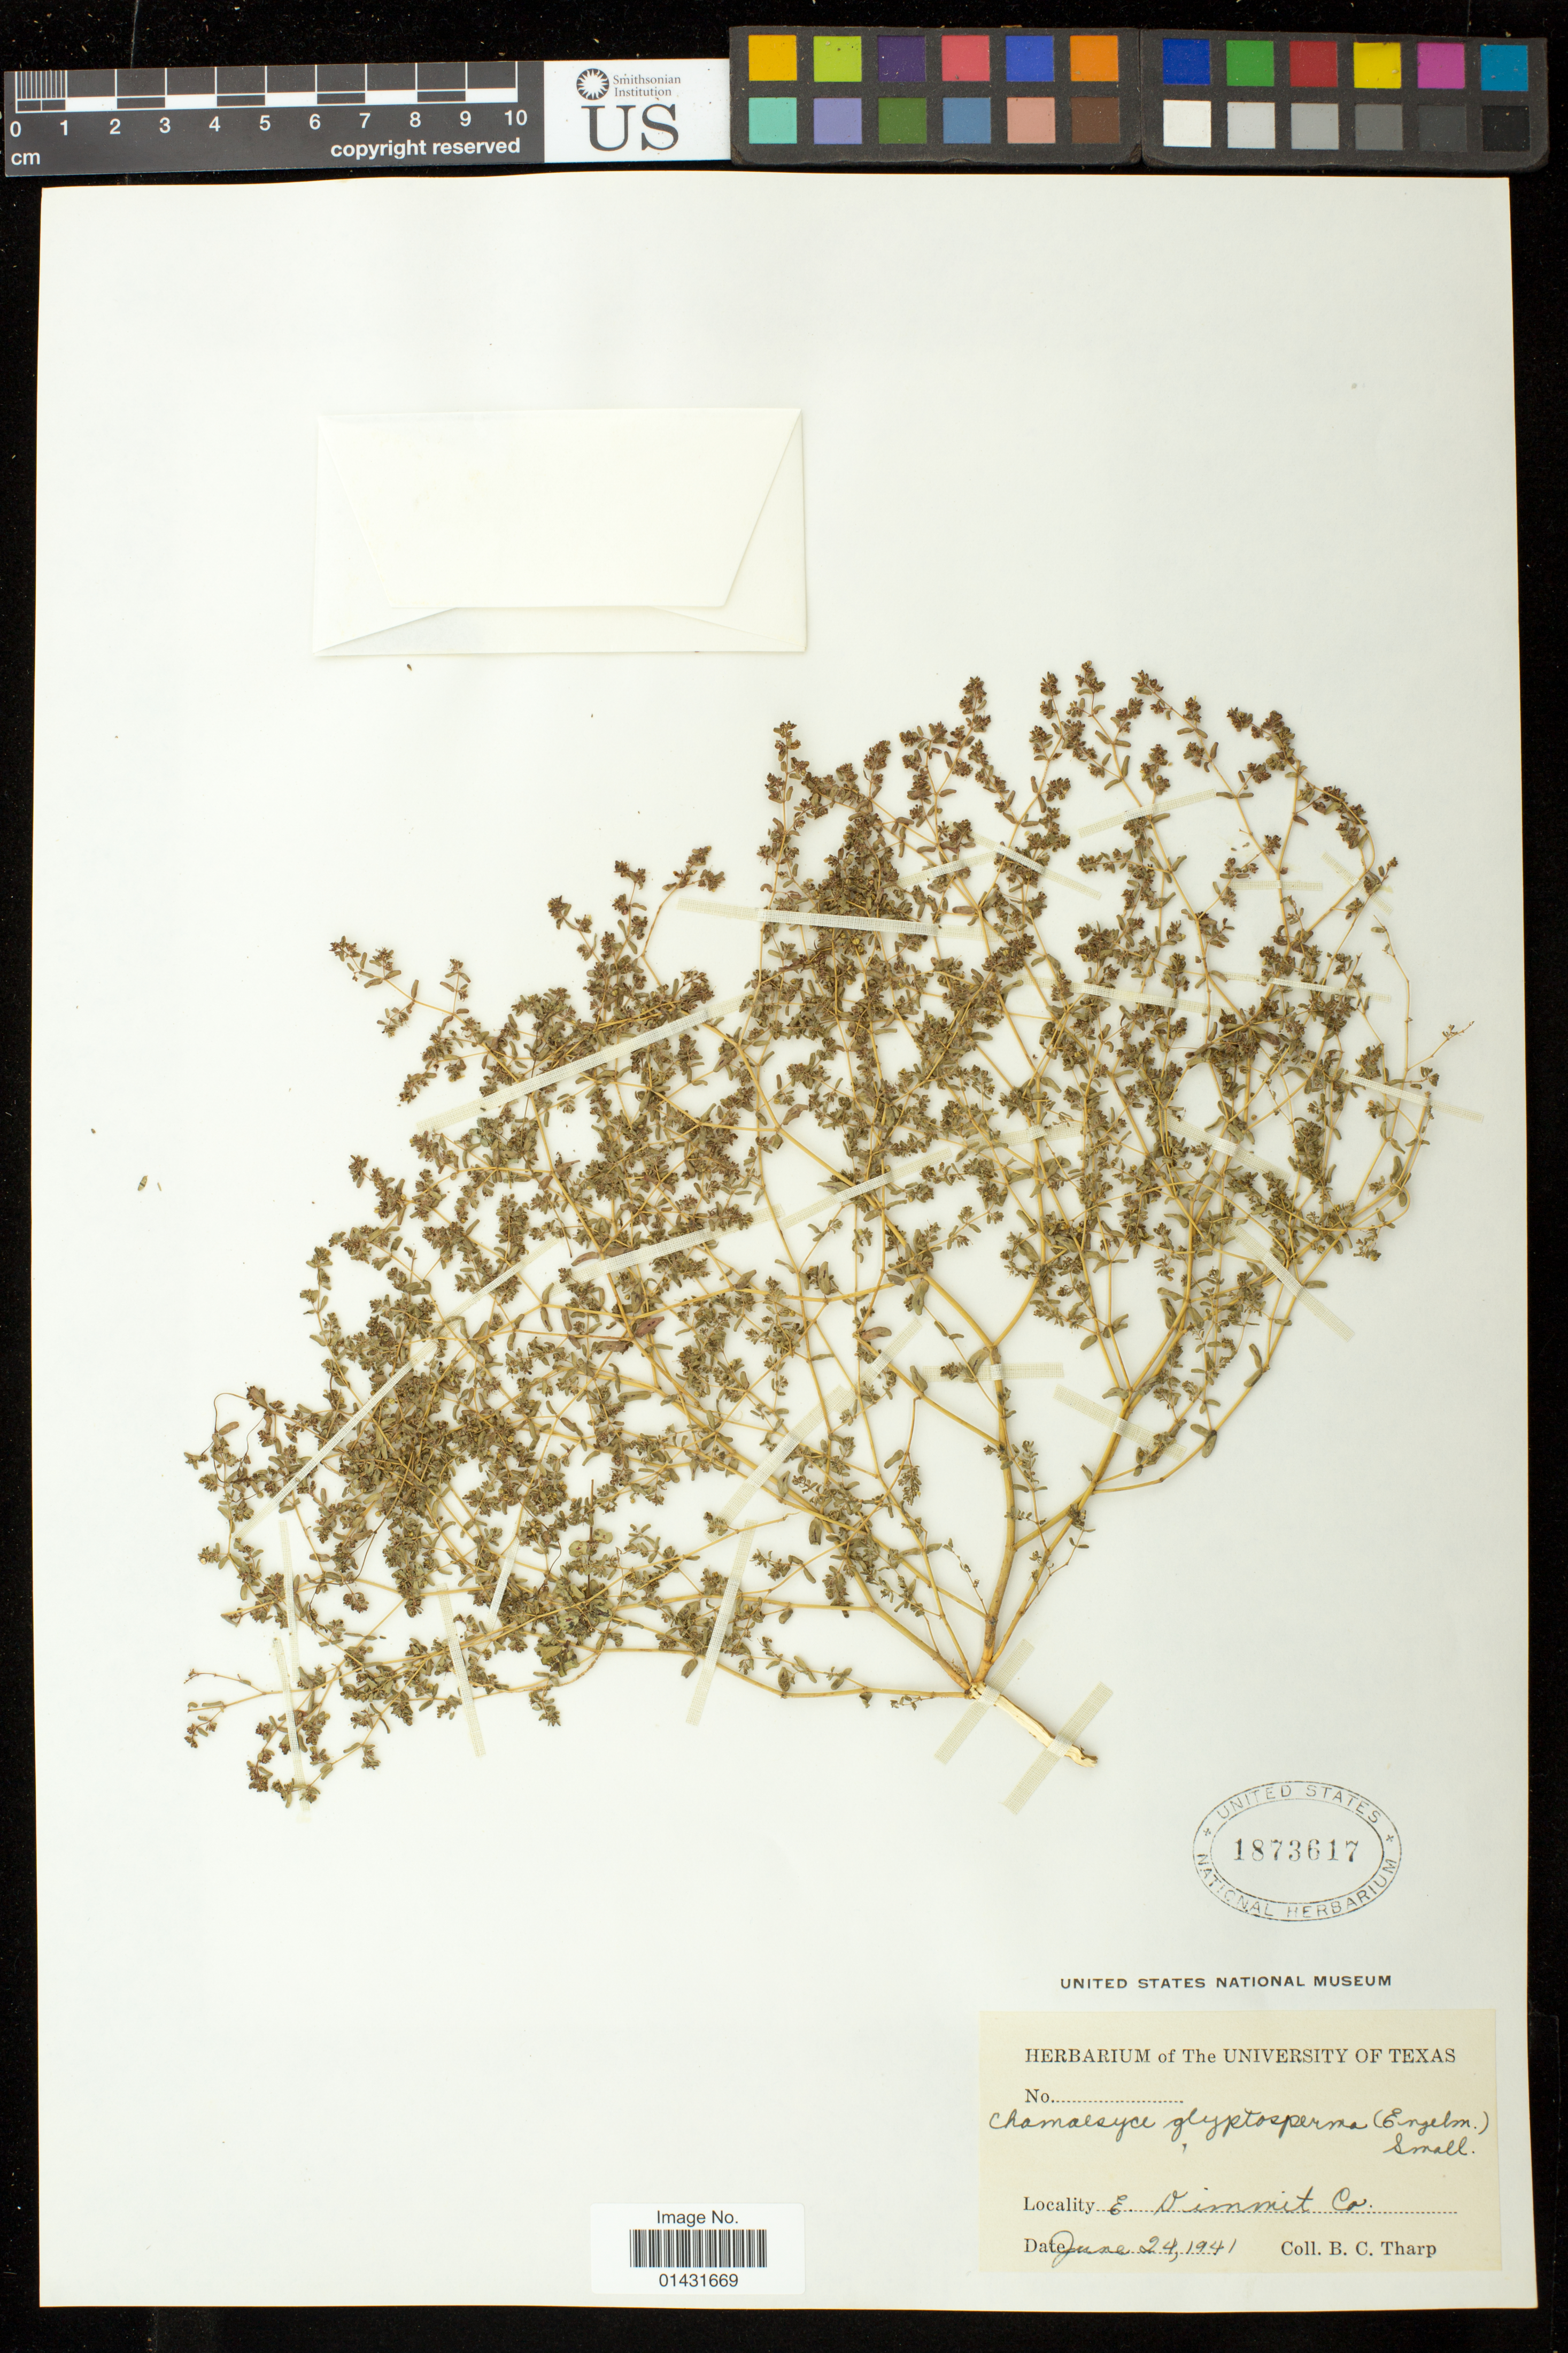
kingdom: Plantae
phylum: Tracheophyta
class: Magnoliopsida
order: Malpighiales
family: Euphorbiaceae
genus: Euphorbia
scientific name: Euphorbia glyptosperma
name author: Engelm.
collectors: B. C. Tharp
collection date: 1941-06-24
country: United States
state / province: Texas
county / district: Dimmit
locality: E. Dimmit Co.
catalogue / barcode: US 1873617